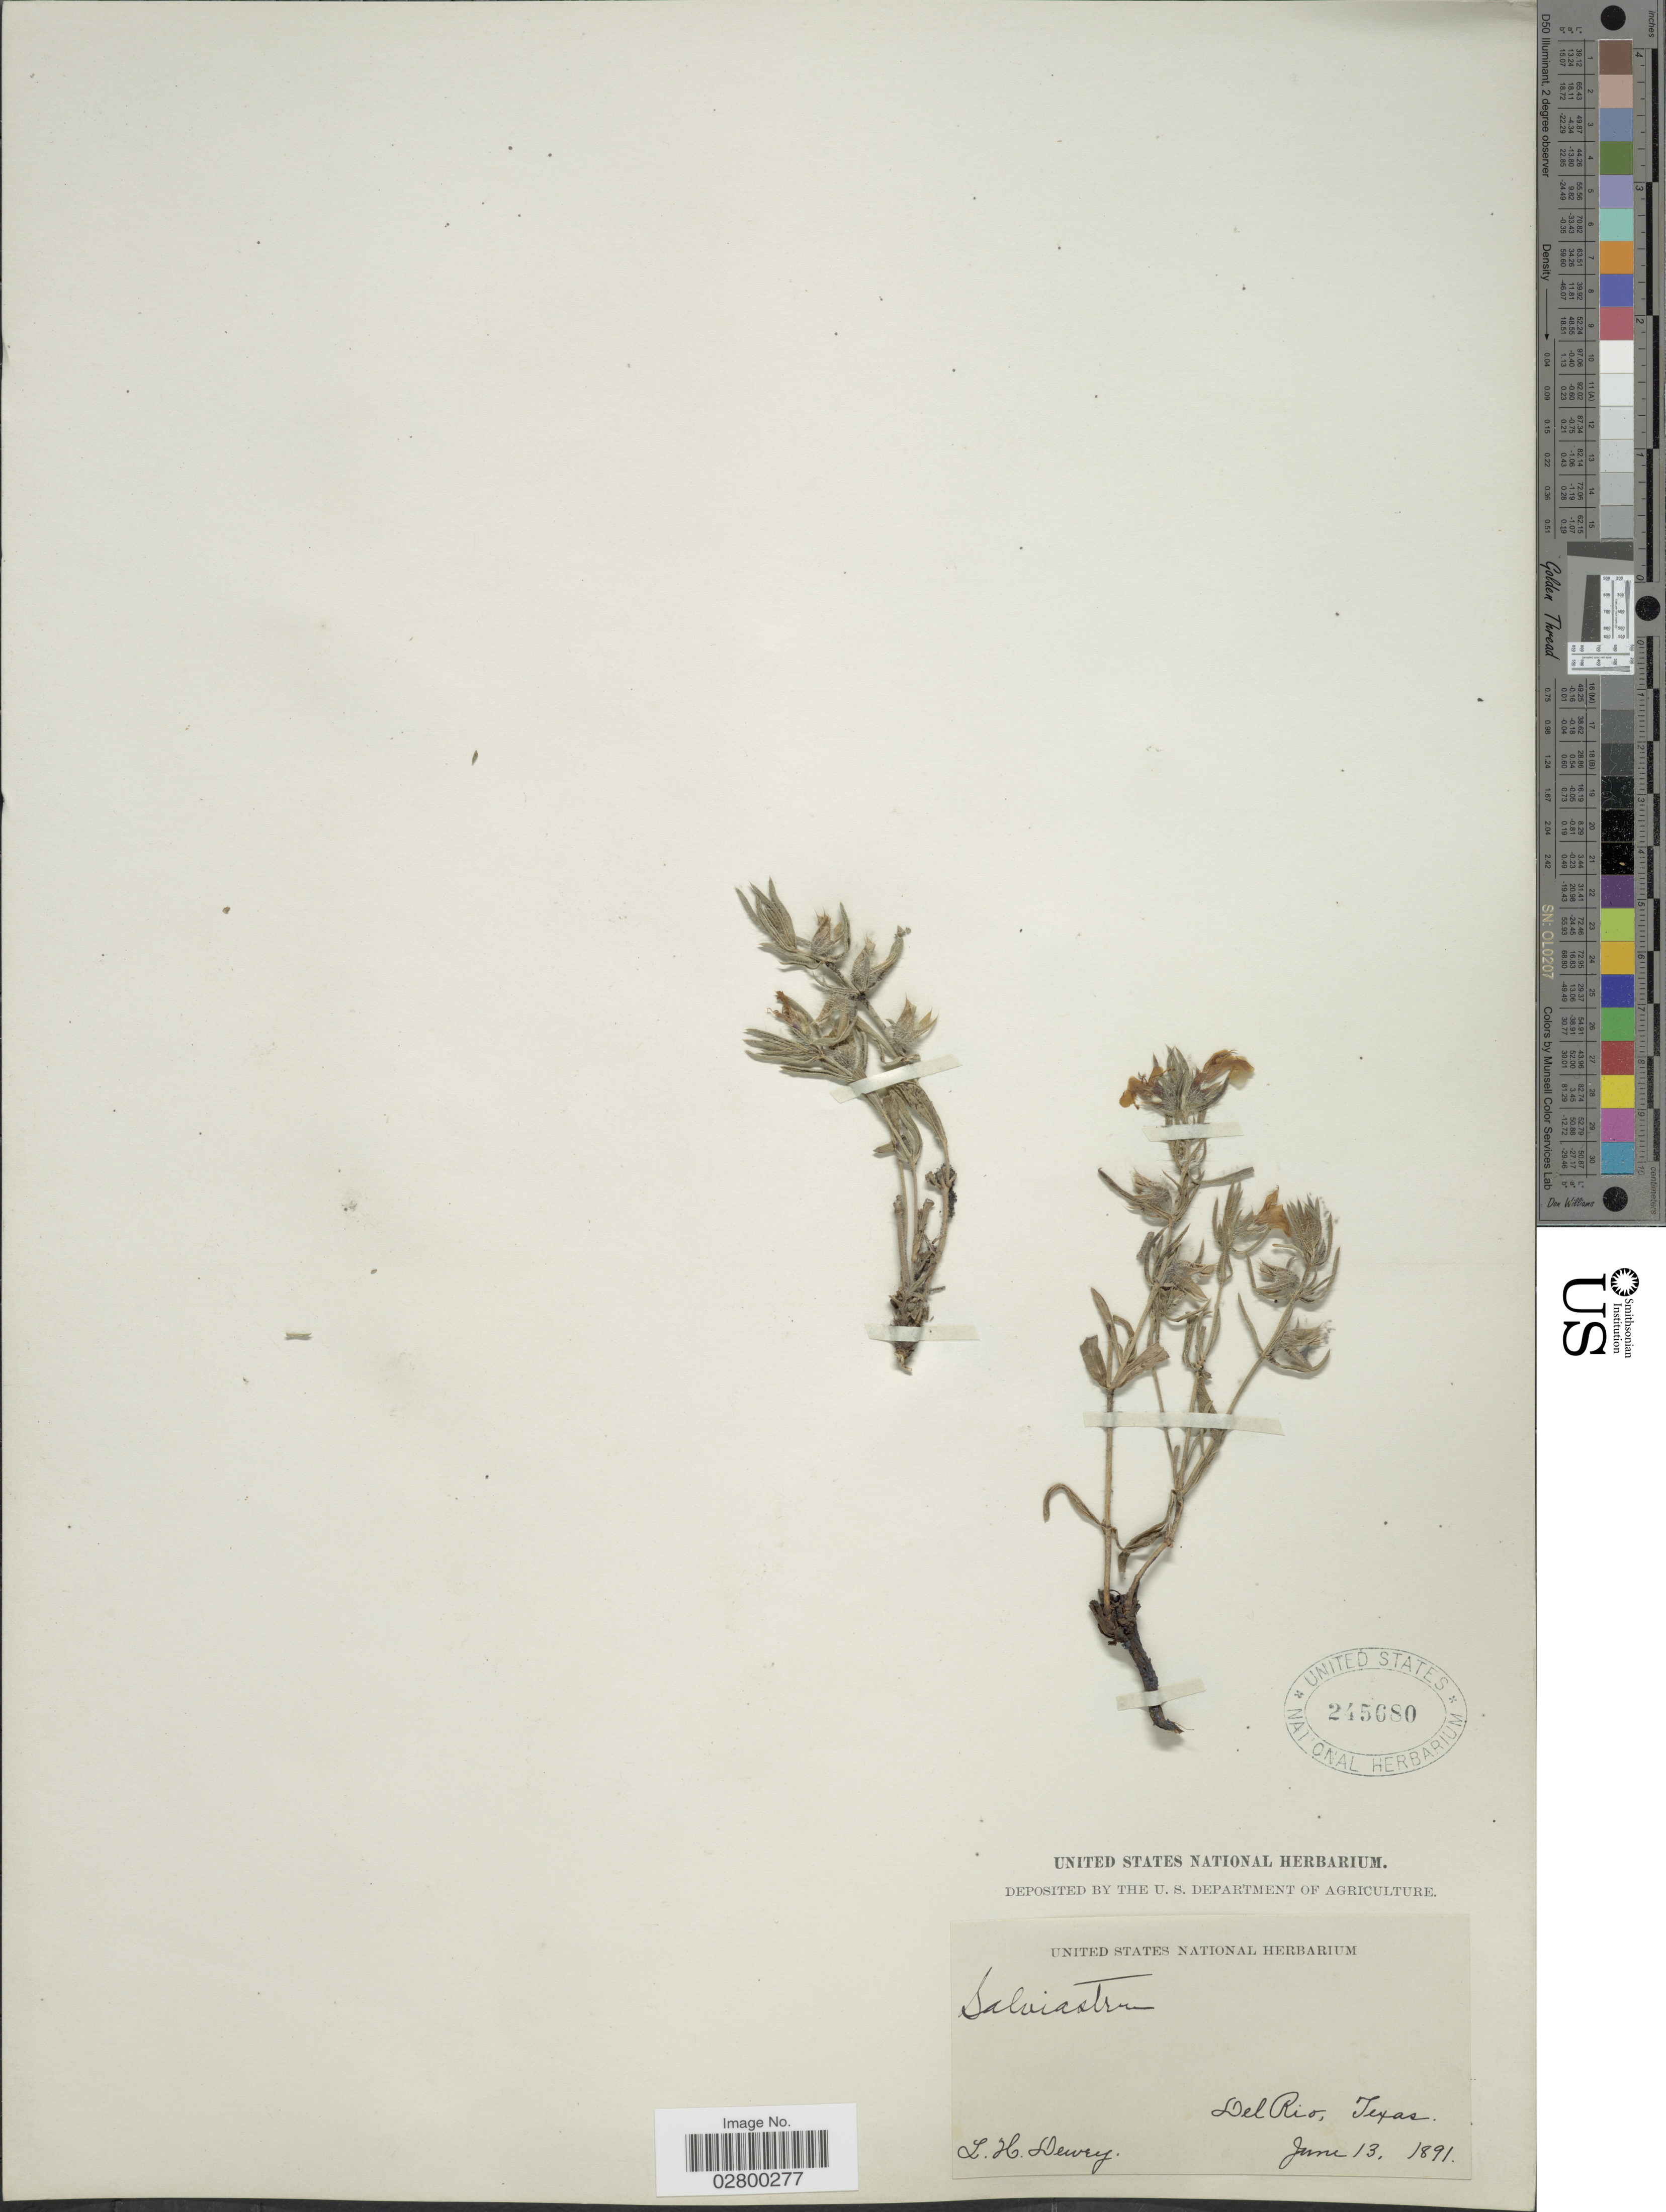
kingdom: Plantae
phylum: Tracheophyta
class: Magnoliopsida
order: Lamiales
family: Lamiaceae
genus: Salvia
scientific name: Salvia texana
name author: (Scheele) Torr.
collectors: L. H. Dewey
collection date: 1891-06-13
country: United States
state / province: Texas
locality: Del Rio, Texas.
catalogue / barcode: US 245680